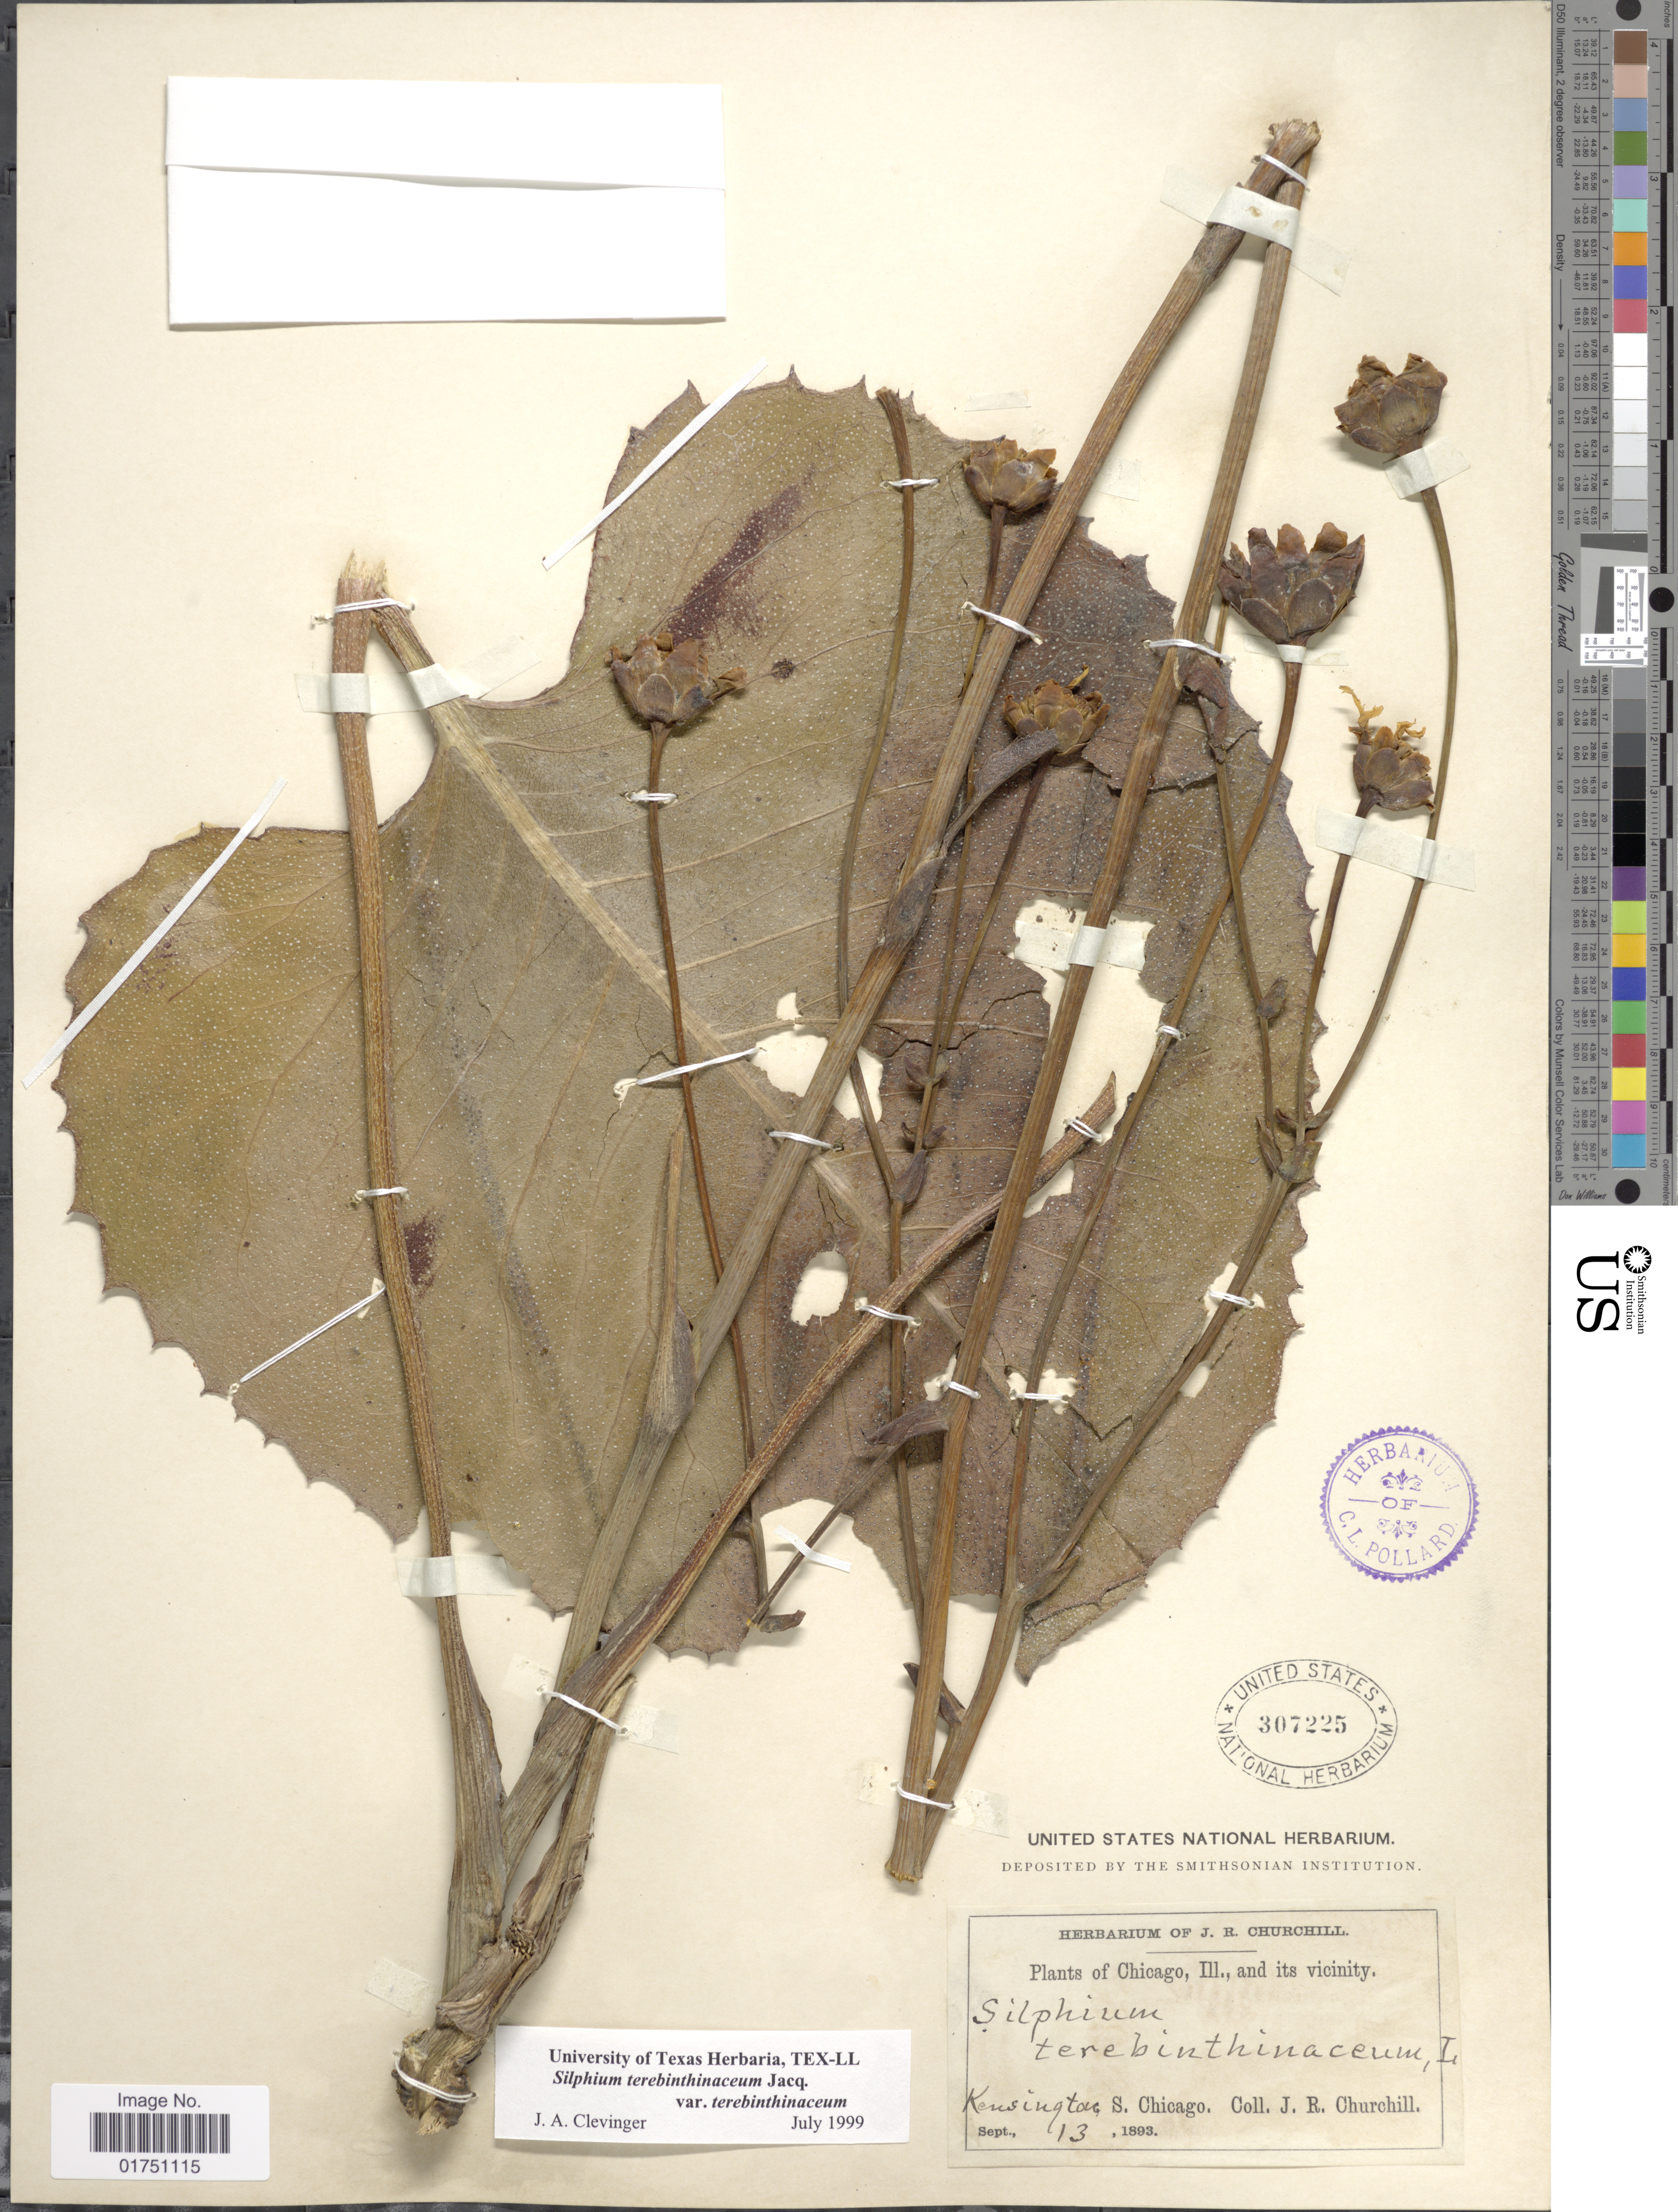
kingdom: Plantae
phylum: Tracheophyta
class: Magnoliopsida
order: Asterales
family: Asteraceae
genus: Silphium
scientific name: Silphium terebinthinaceum var. terebinthinaceum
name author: Jacq.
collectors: J. Churchill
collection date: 1893-09-13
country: United States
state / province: Illinois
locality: Chicago, Ill., and its vicinity. Kensington, S. Chicago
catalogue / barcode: US 307225